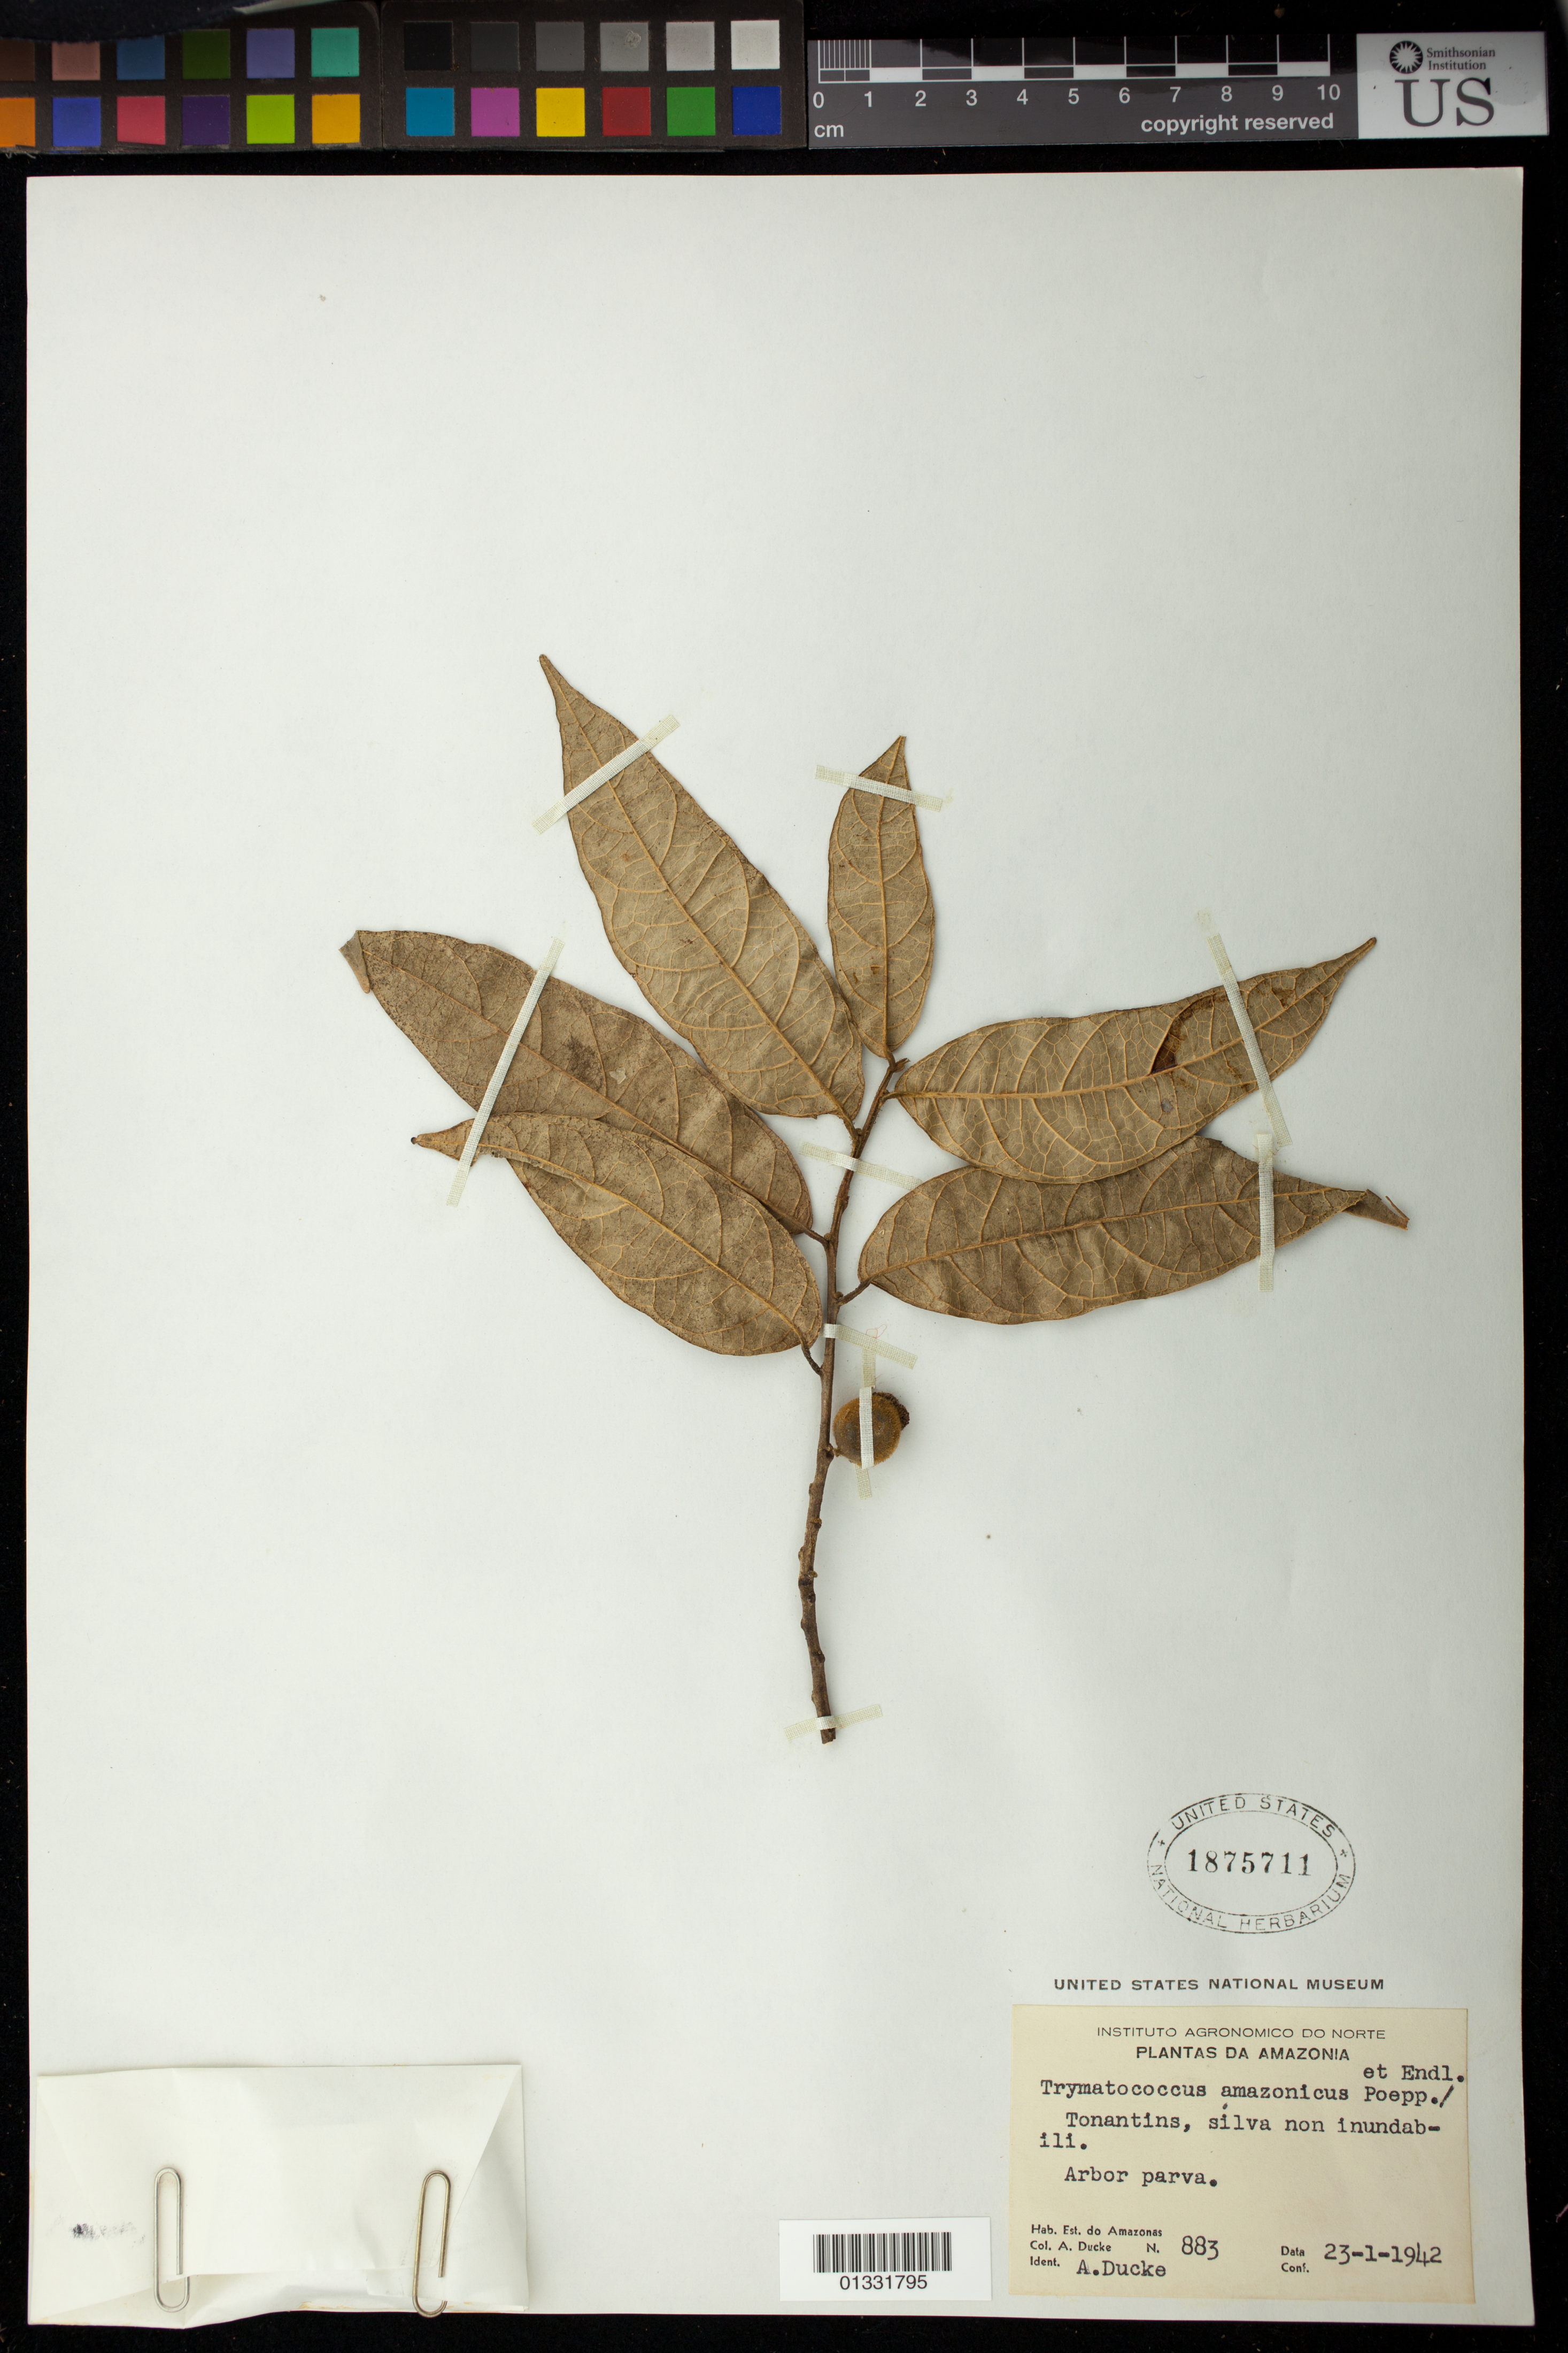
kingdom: Plantae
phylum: Tracheophyta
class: Magnoliopsida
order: Rosales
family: Moraceae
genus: Brosimum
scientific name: Brosimum amazonicum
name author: (Poepp. & Endl.) E. M. Gardner & Zerega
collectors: A. Ducke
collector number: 883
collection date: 1942-01-23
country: Brazil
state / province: Tocantins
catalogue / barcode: US 1875711